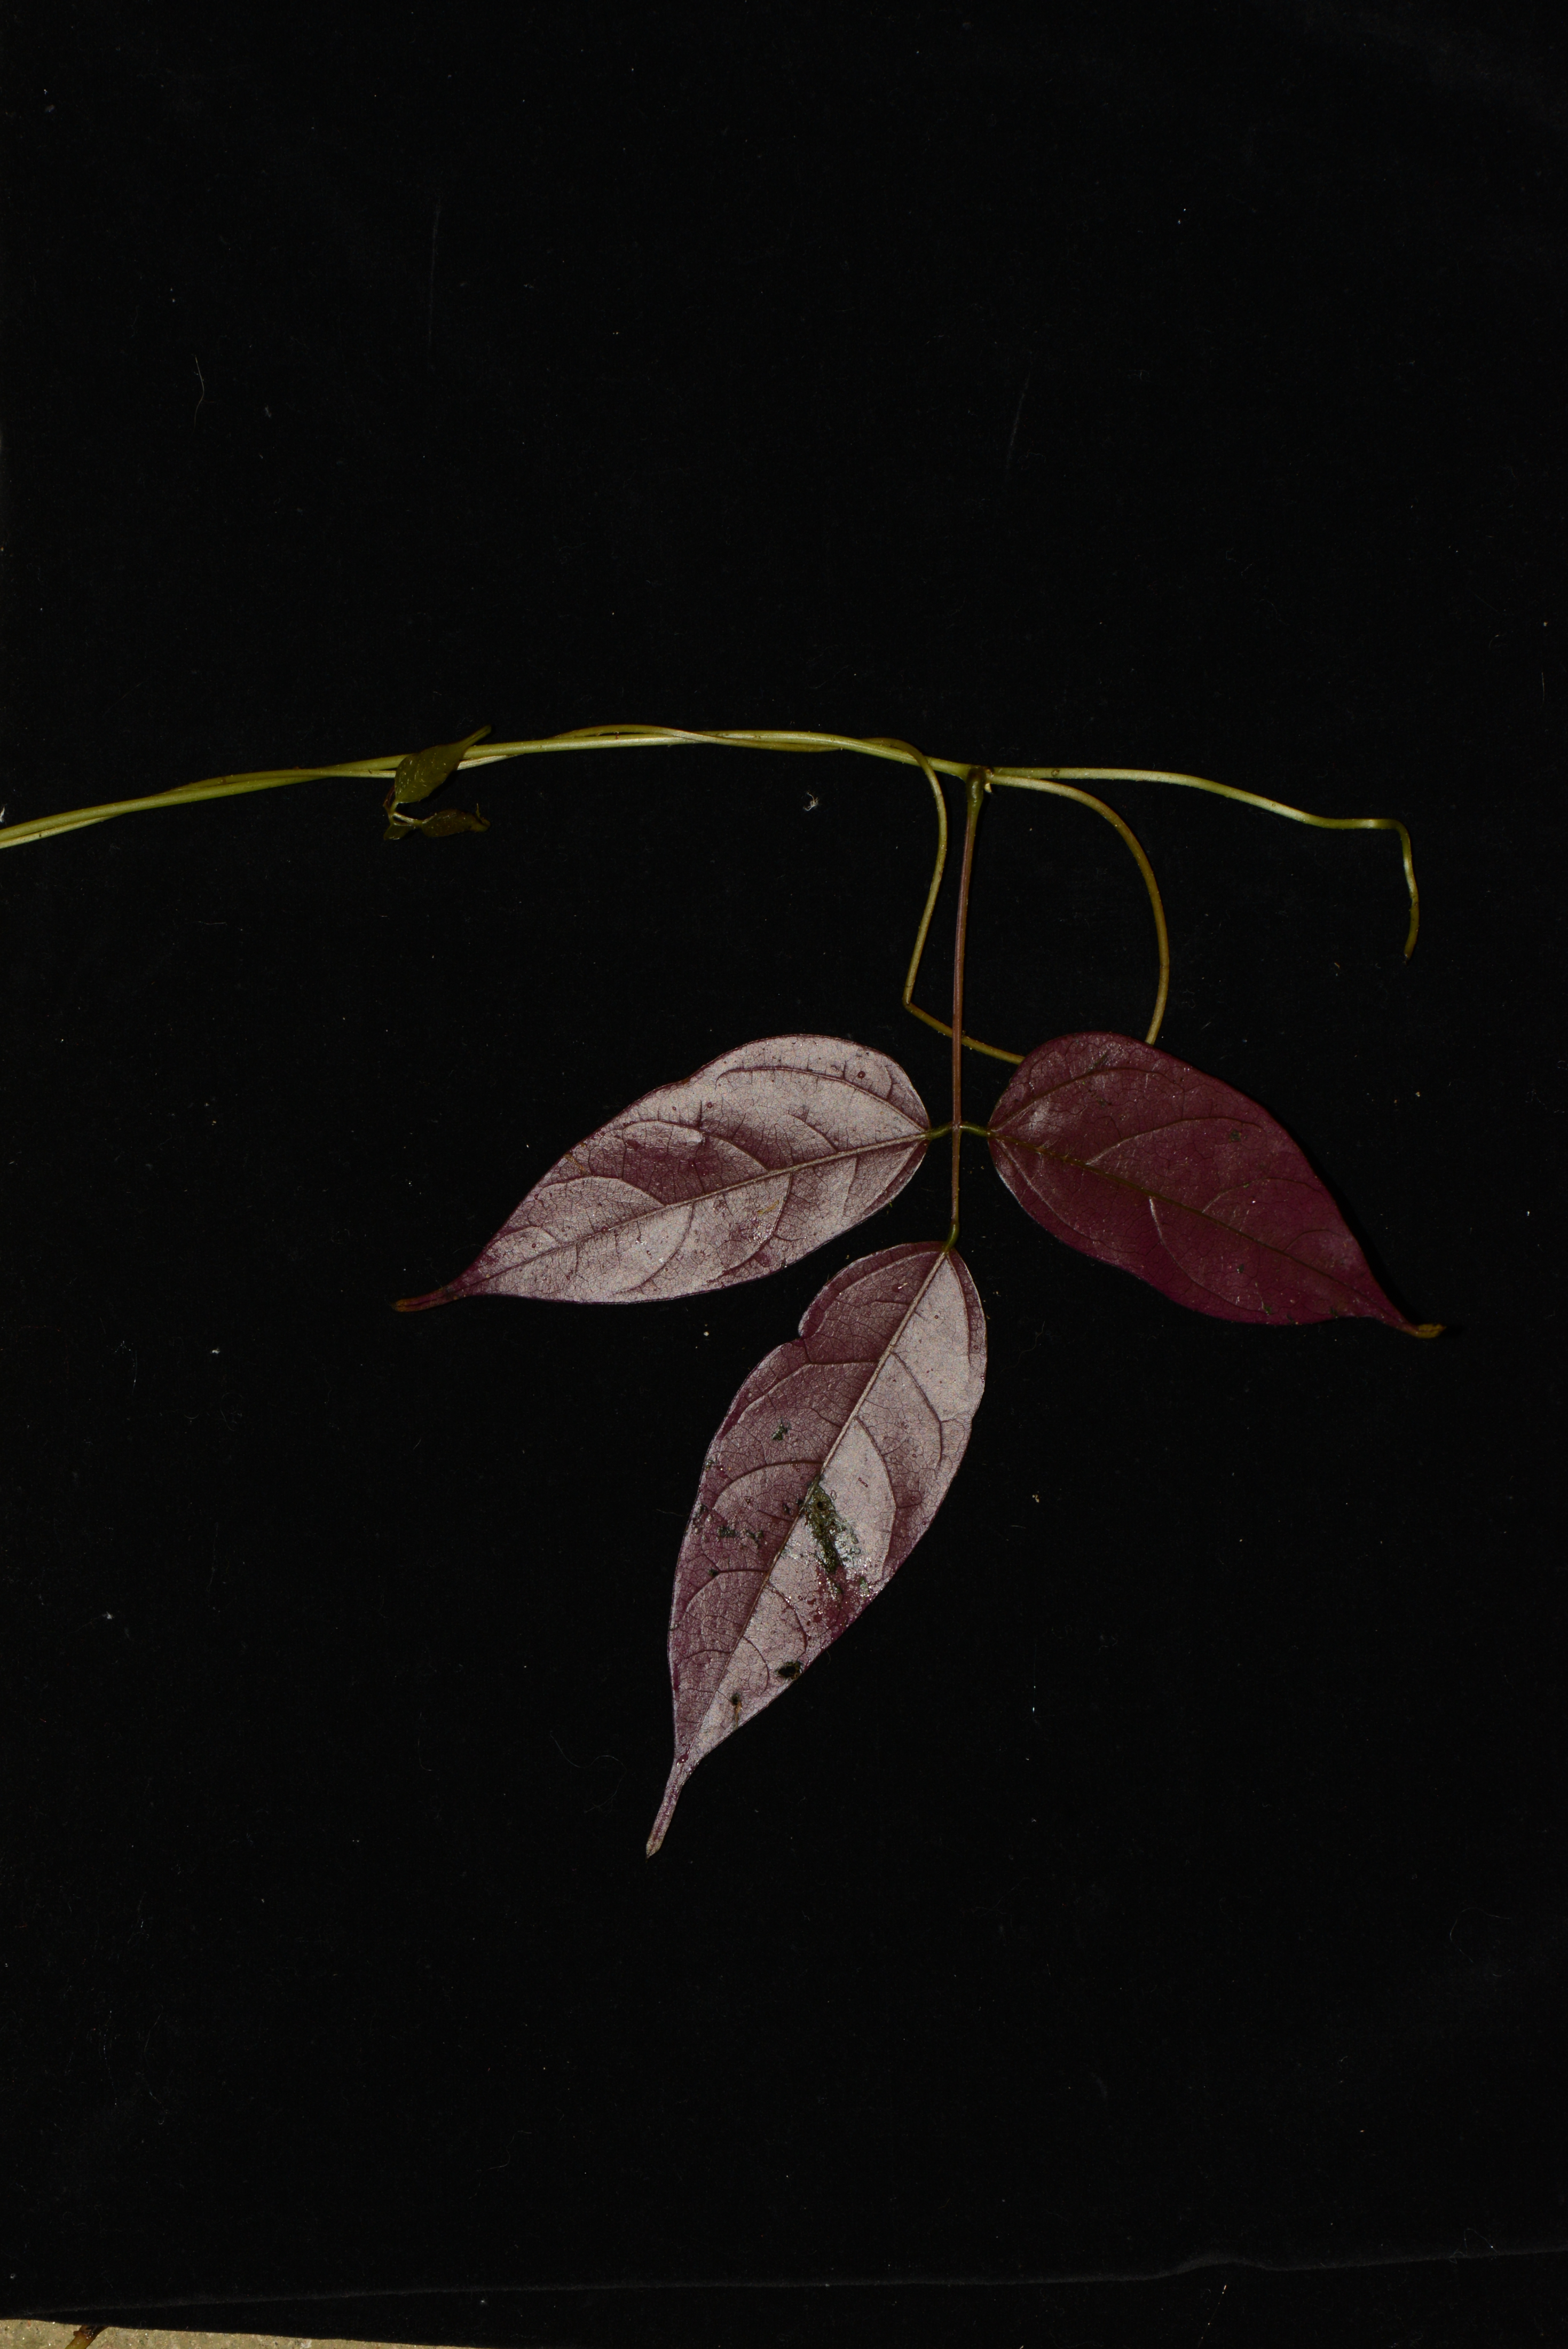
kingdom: Plantae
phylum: Tracheophyta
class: Magnoliopsida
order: Fabales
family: Fabaceae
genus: Mucuna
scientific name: Mucuna sp.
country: Brazil